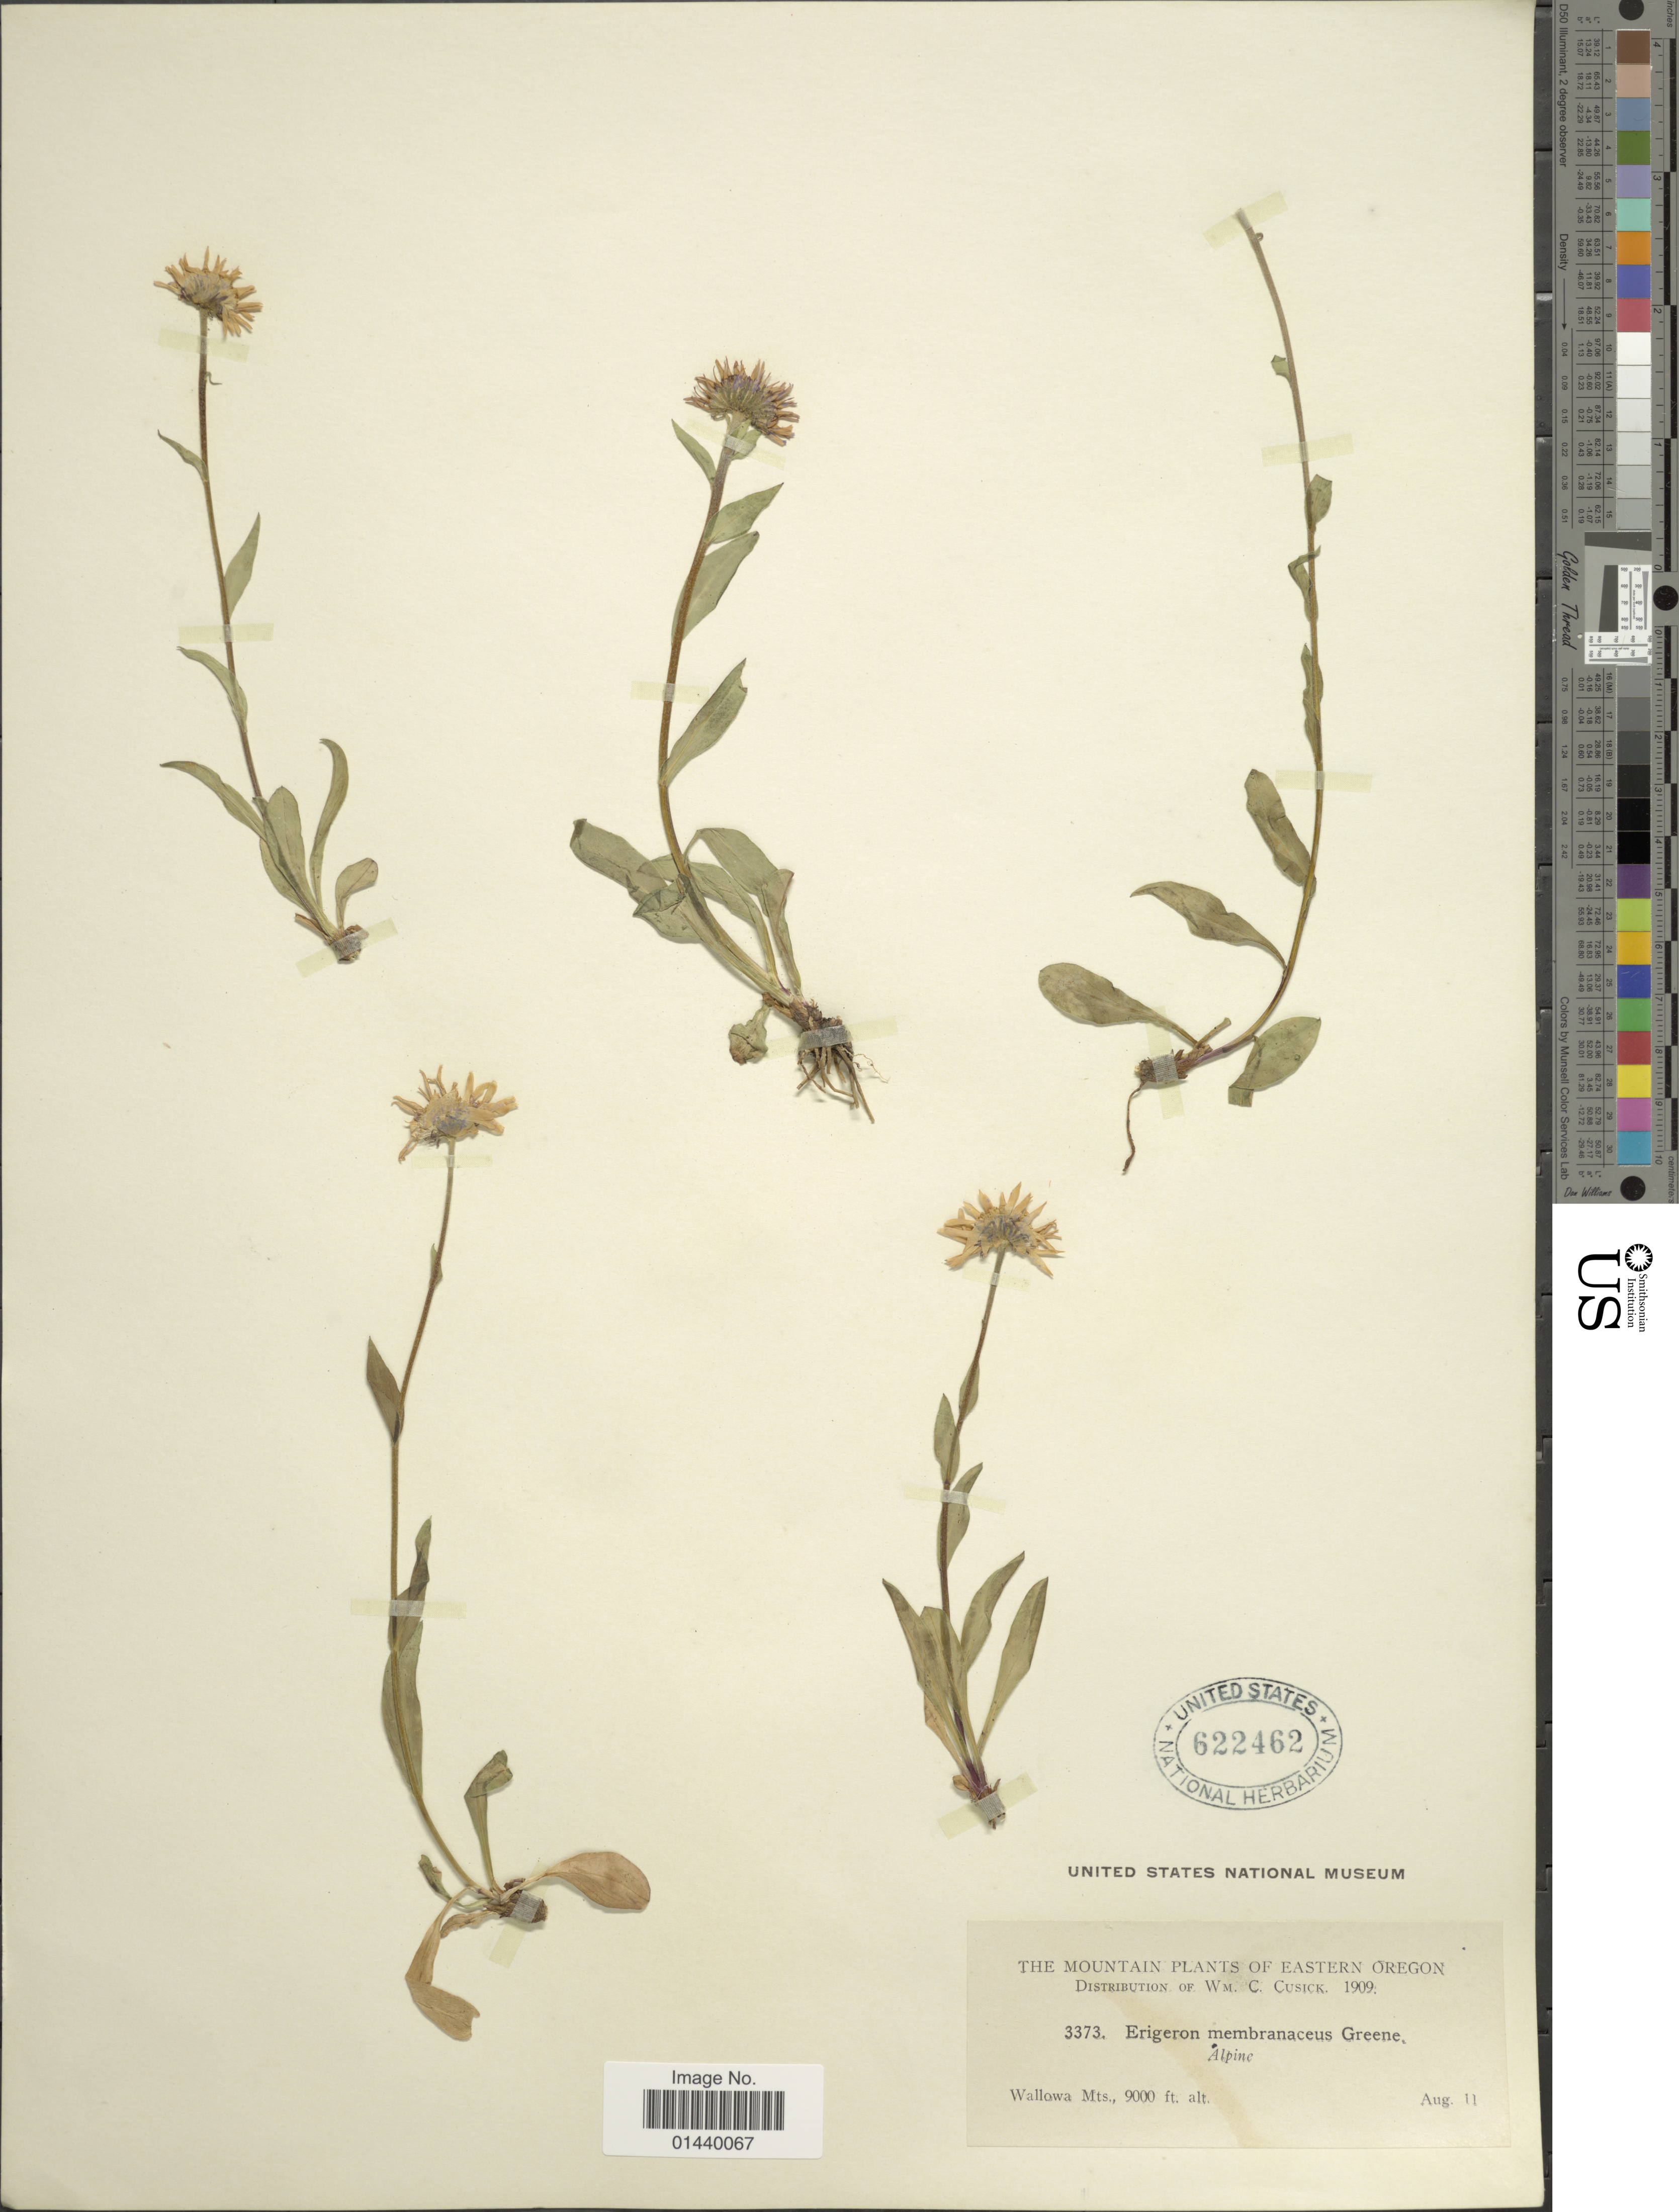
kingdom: Plantae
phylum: Tracheophyta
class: Magnoliopsida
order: Asterales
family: Asteraceae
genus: Erigeron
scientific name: Erigeron salsuginosus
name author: (Richardson ex R. Br.) A. Gray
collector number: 3373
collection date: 1909-08-11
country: United States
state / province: Oregon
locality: Eastern Oregon. Wallowa Mts.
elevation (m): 2743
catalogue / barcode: US 622462